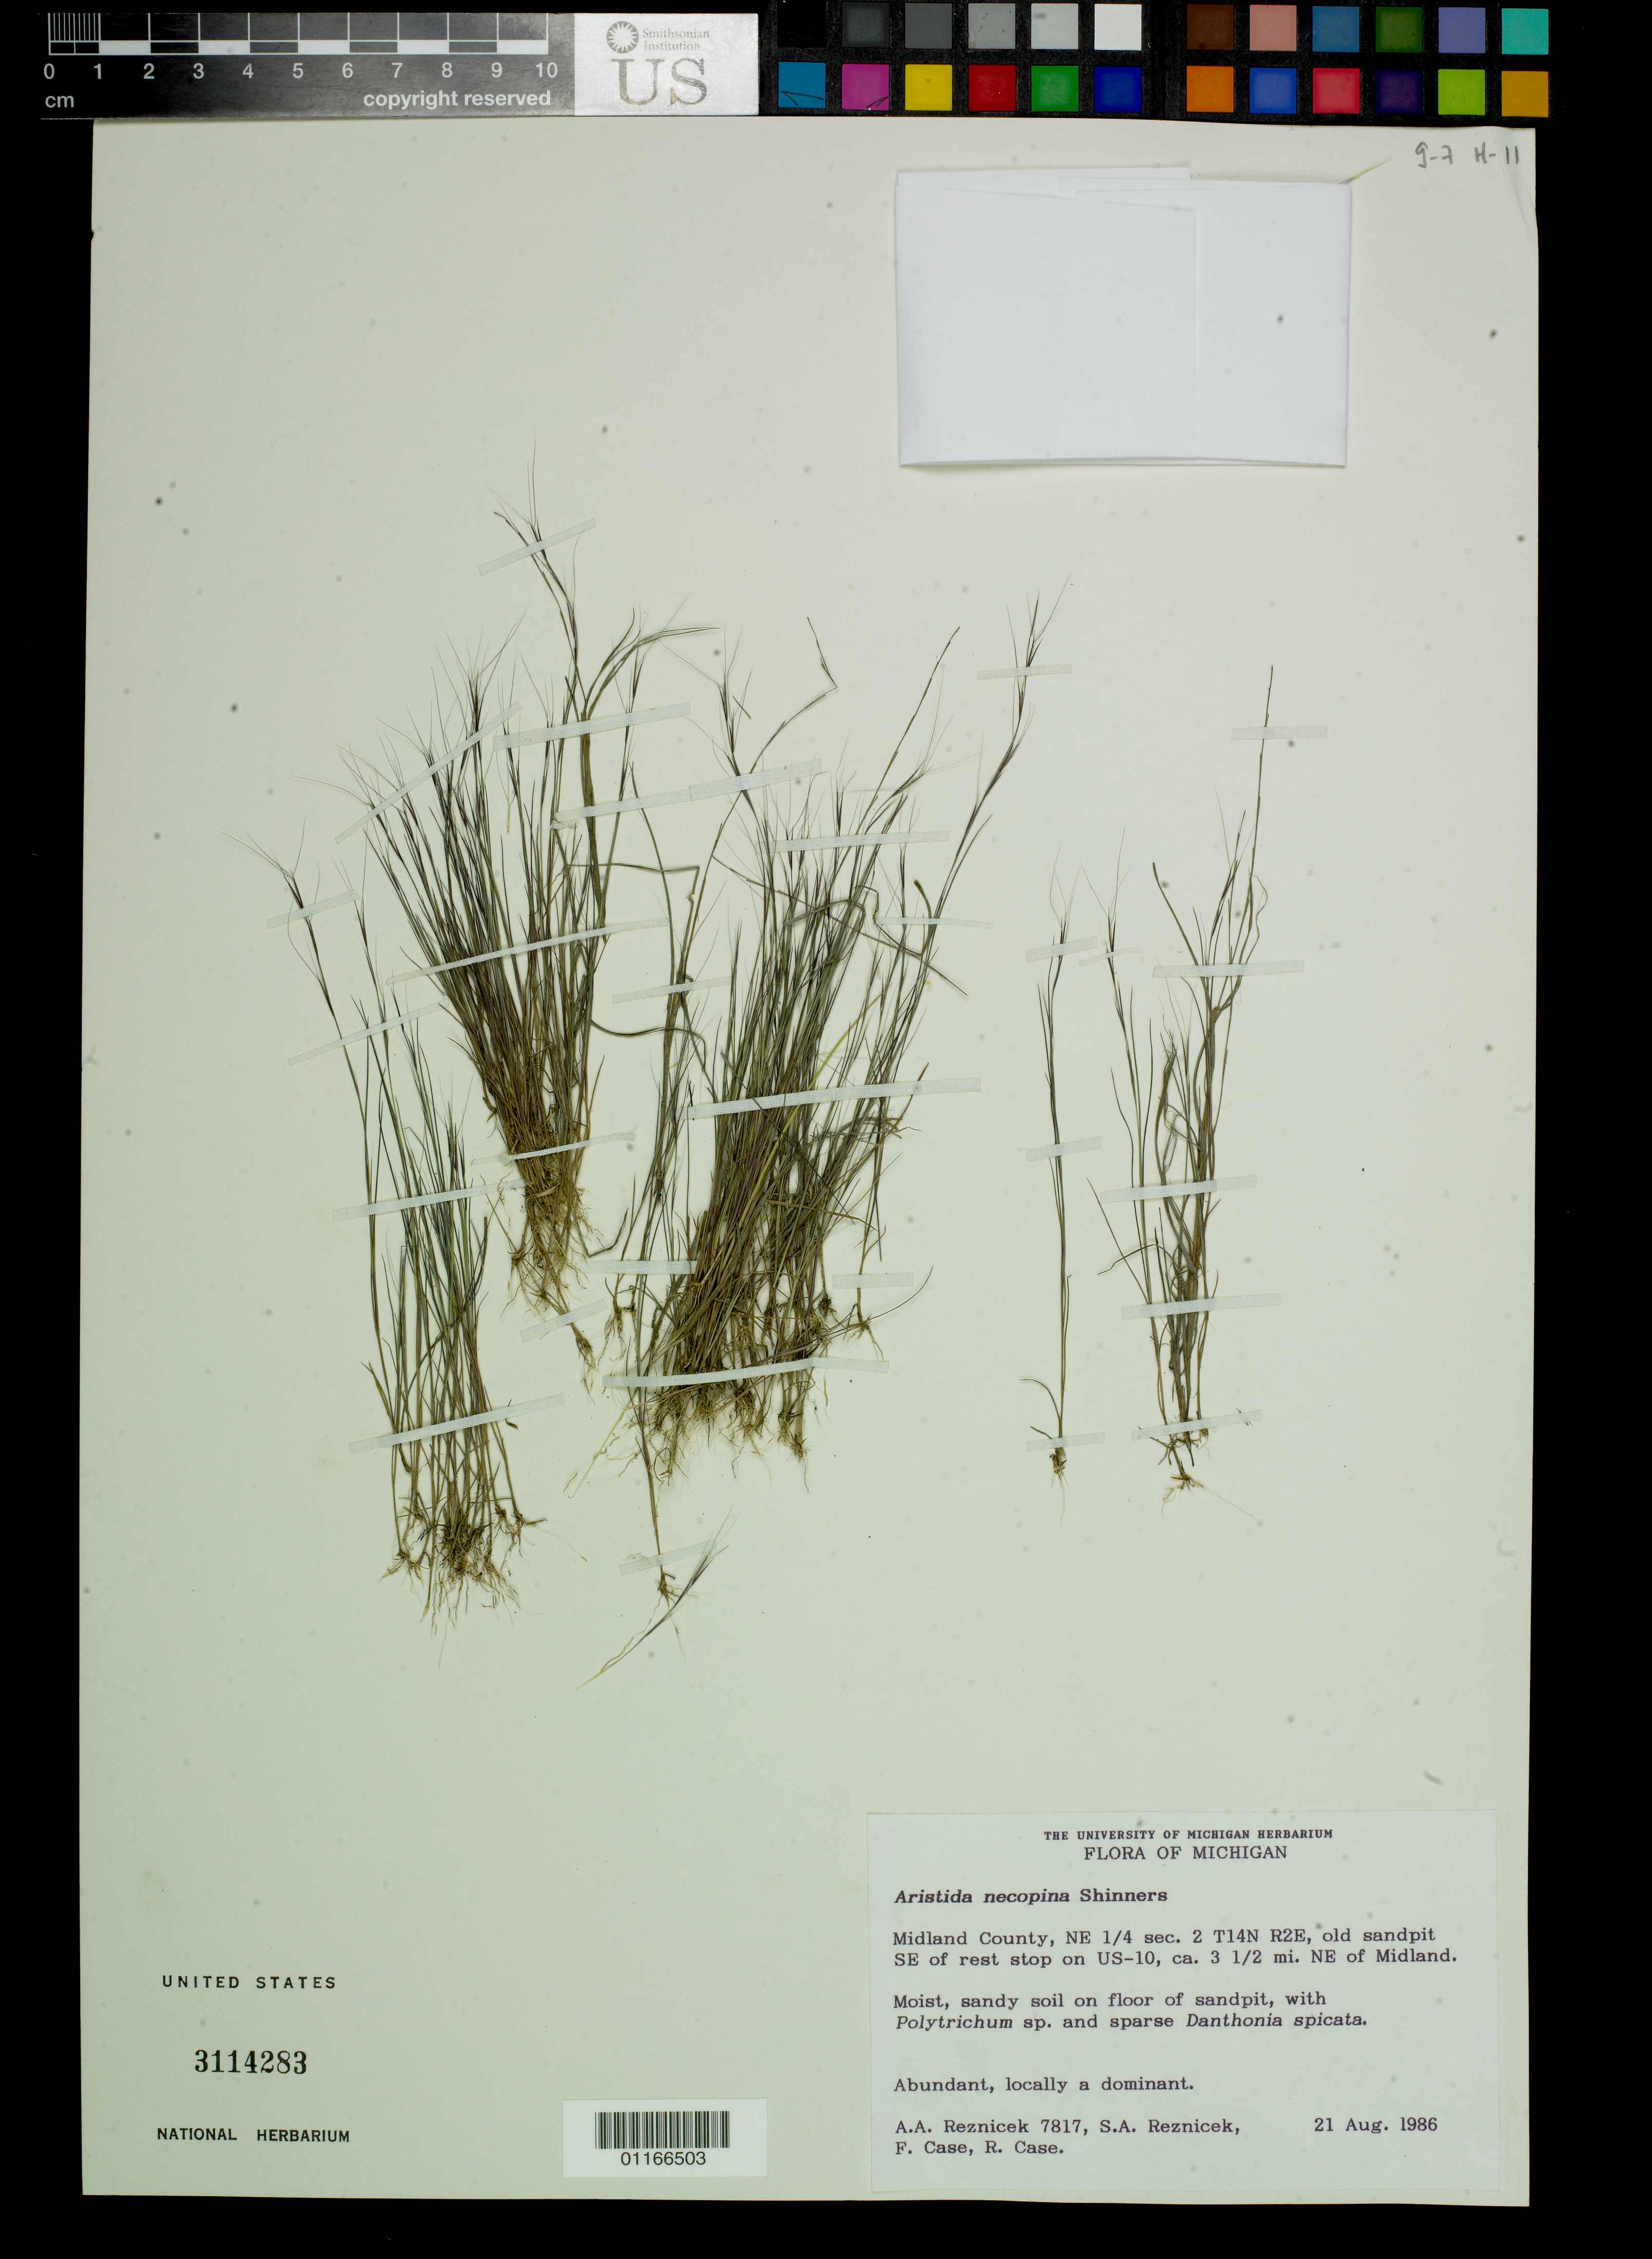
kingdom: Plantae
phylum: Tracheophyta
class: Liliopsida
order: Poales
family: Poaceae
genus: Aristida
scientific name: Aristida longespica var. geniculata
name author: (Raf.) Fernald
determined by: Poaceae Reorganization Project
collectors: A. A. Reznicek, S. A. Reznicek, F. Case & R. Case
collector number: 7817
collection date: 1986-08-21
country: United States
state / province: Michigan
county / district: Midland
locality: NE 1/4 sec. 2 T14N R2E, old sandpit SE of rest stop on US-10, ca. 3 1/5 mile NE of Midland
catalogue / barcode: US 3114283